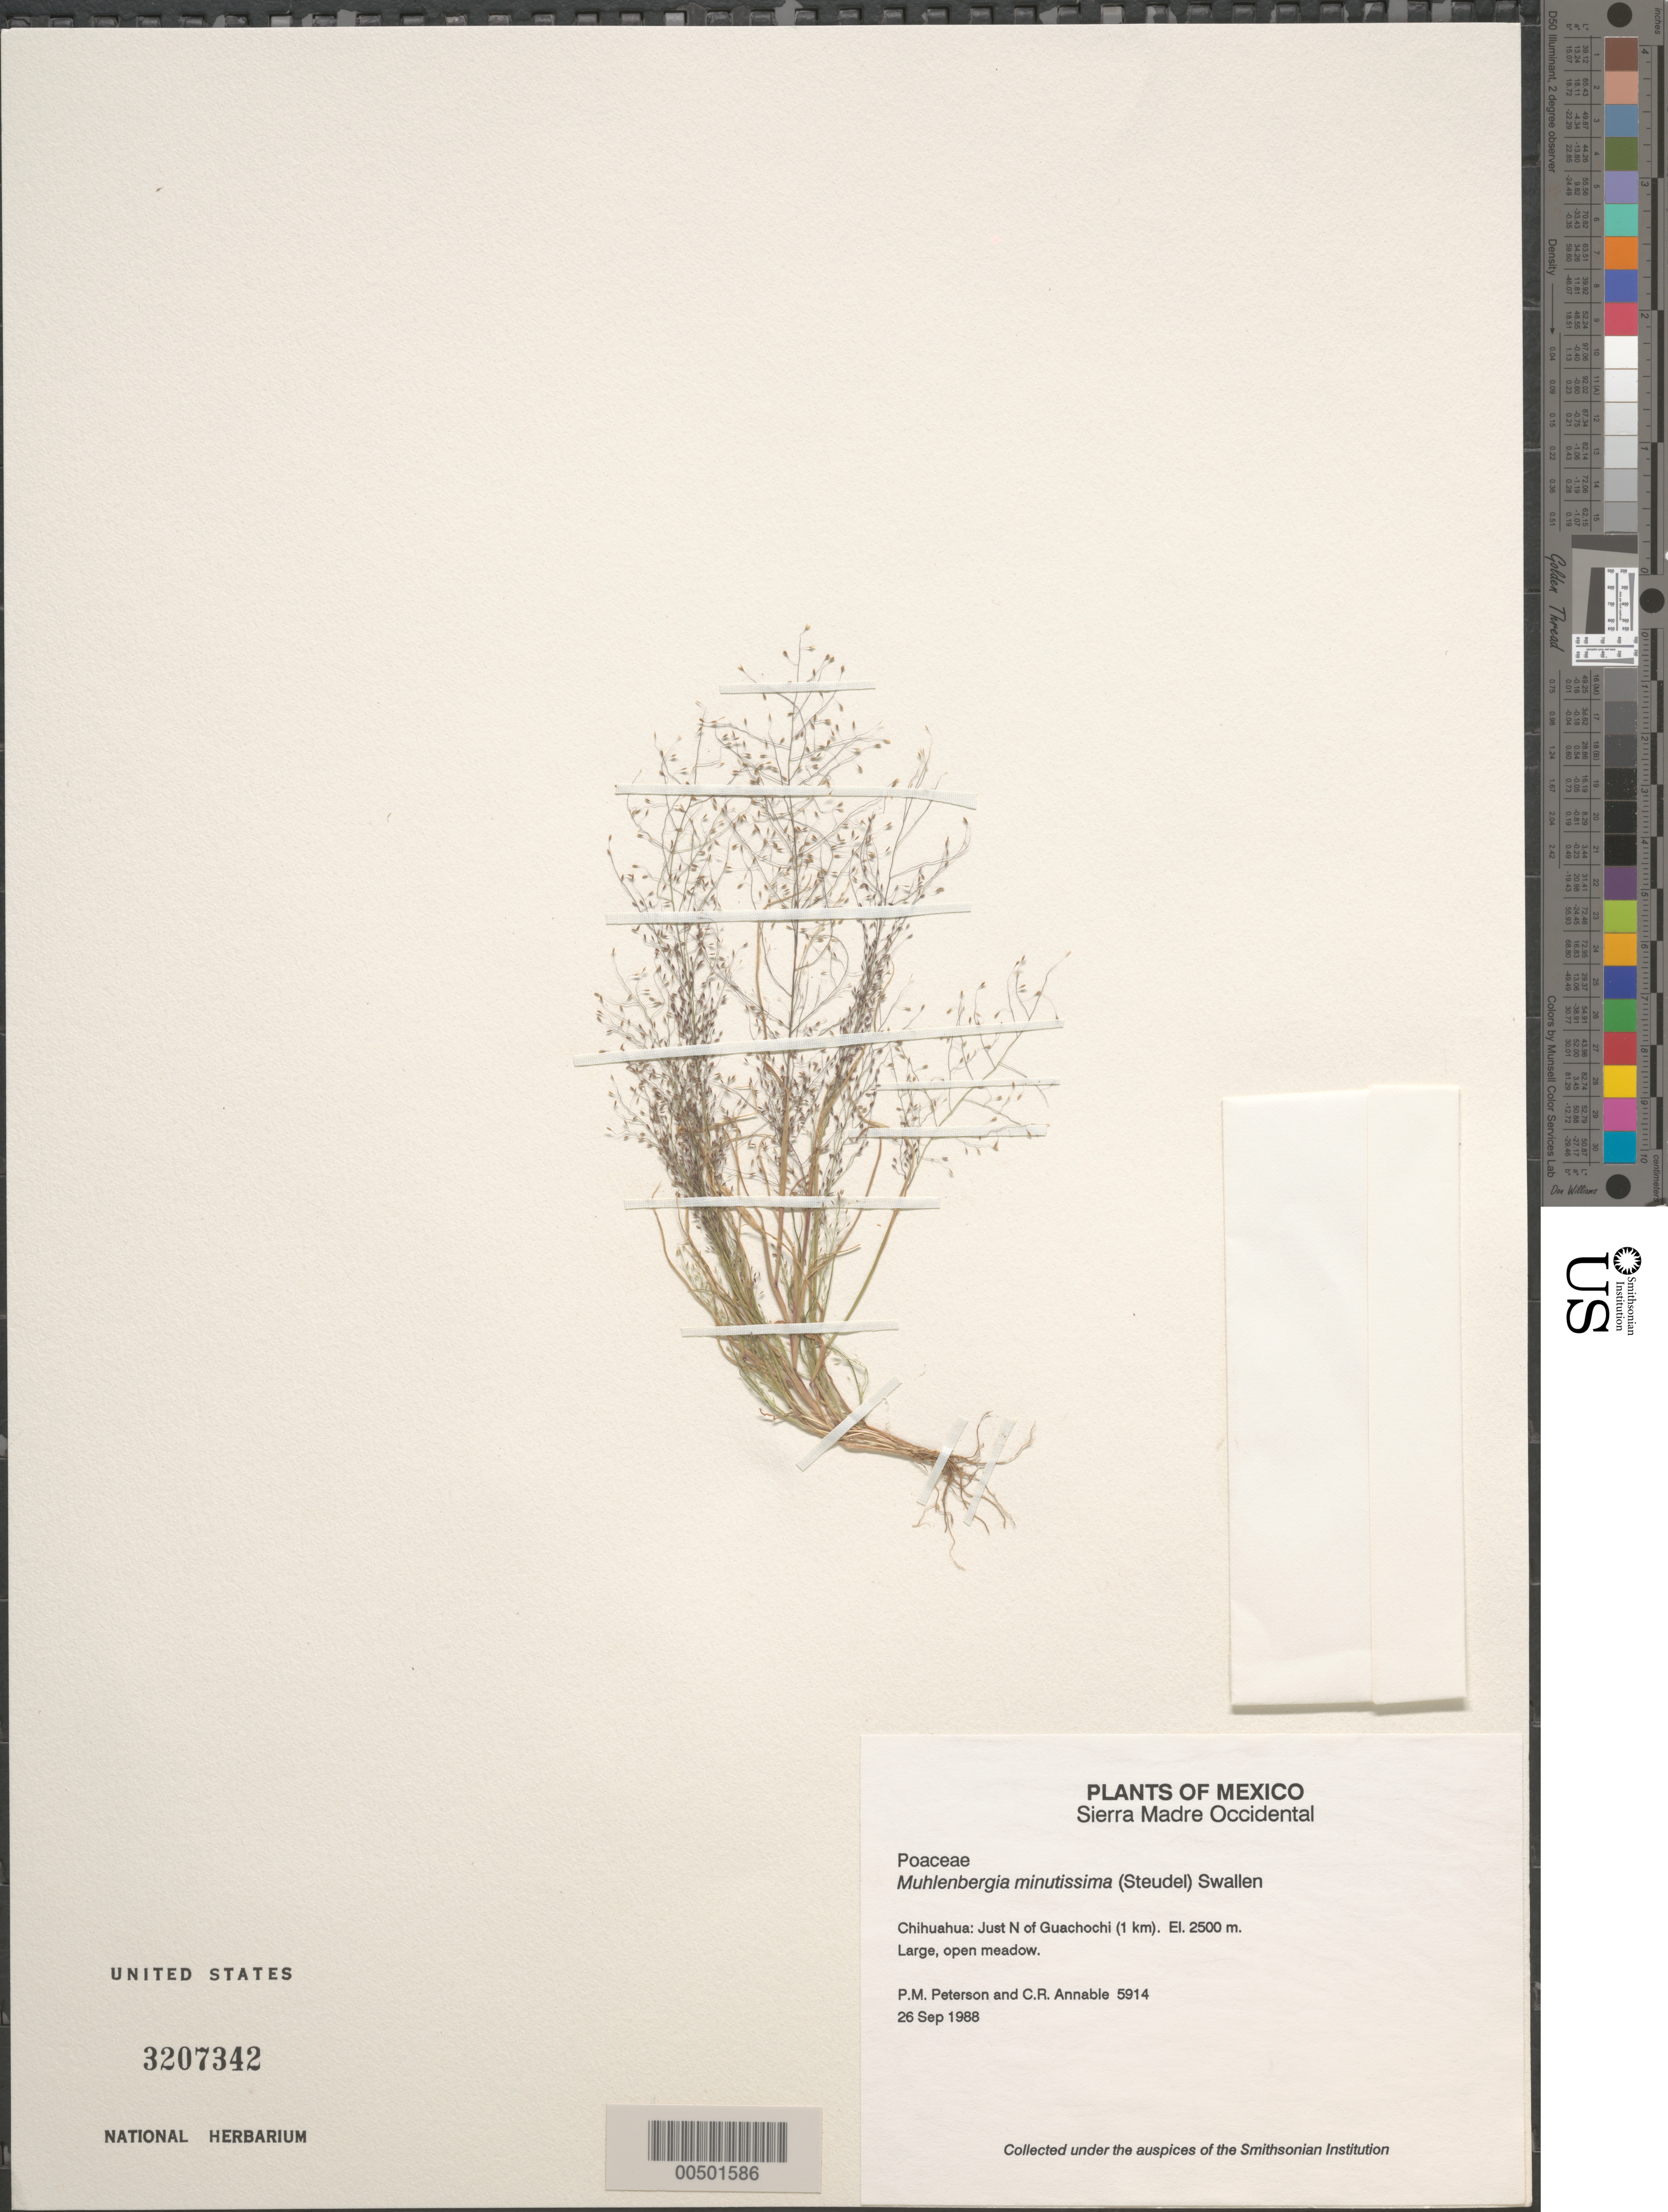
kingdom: Plantae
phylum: Tracheophyta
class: Liliopsida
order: Poales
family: Poaceae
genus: Muhlenbergia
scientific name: Muhlenbergia minutissima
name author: (Steud.) Swallen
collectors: P. M. Peterson & C. R. Annable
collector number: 05914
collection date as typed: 26 Sep 1988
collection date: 1988-09-26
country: Mexico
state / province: Chihuahua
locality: Sierra Madre Occidental, Just N of Guachochi (1 km).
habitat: Large, open meadow.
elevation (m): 2500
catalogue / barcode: US 3207342